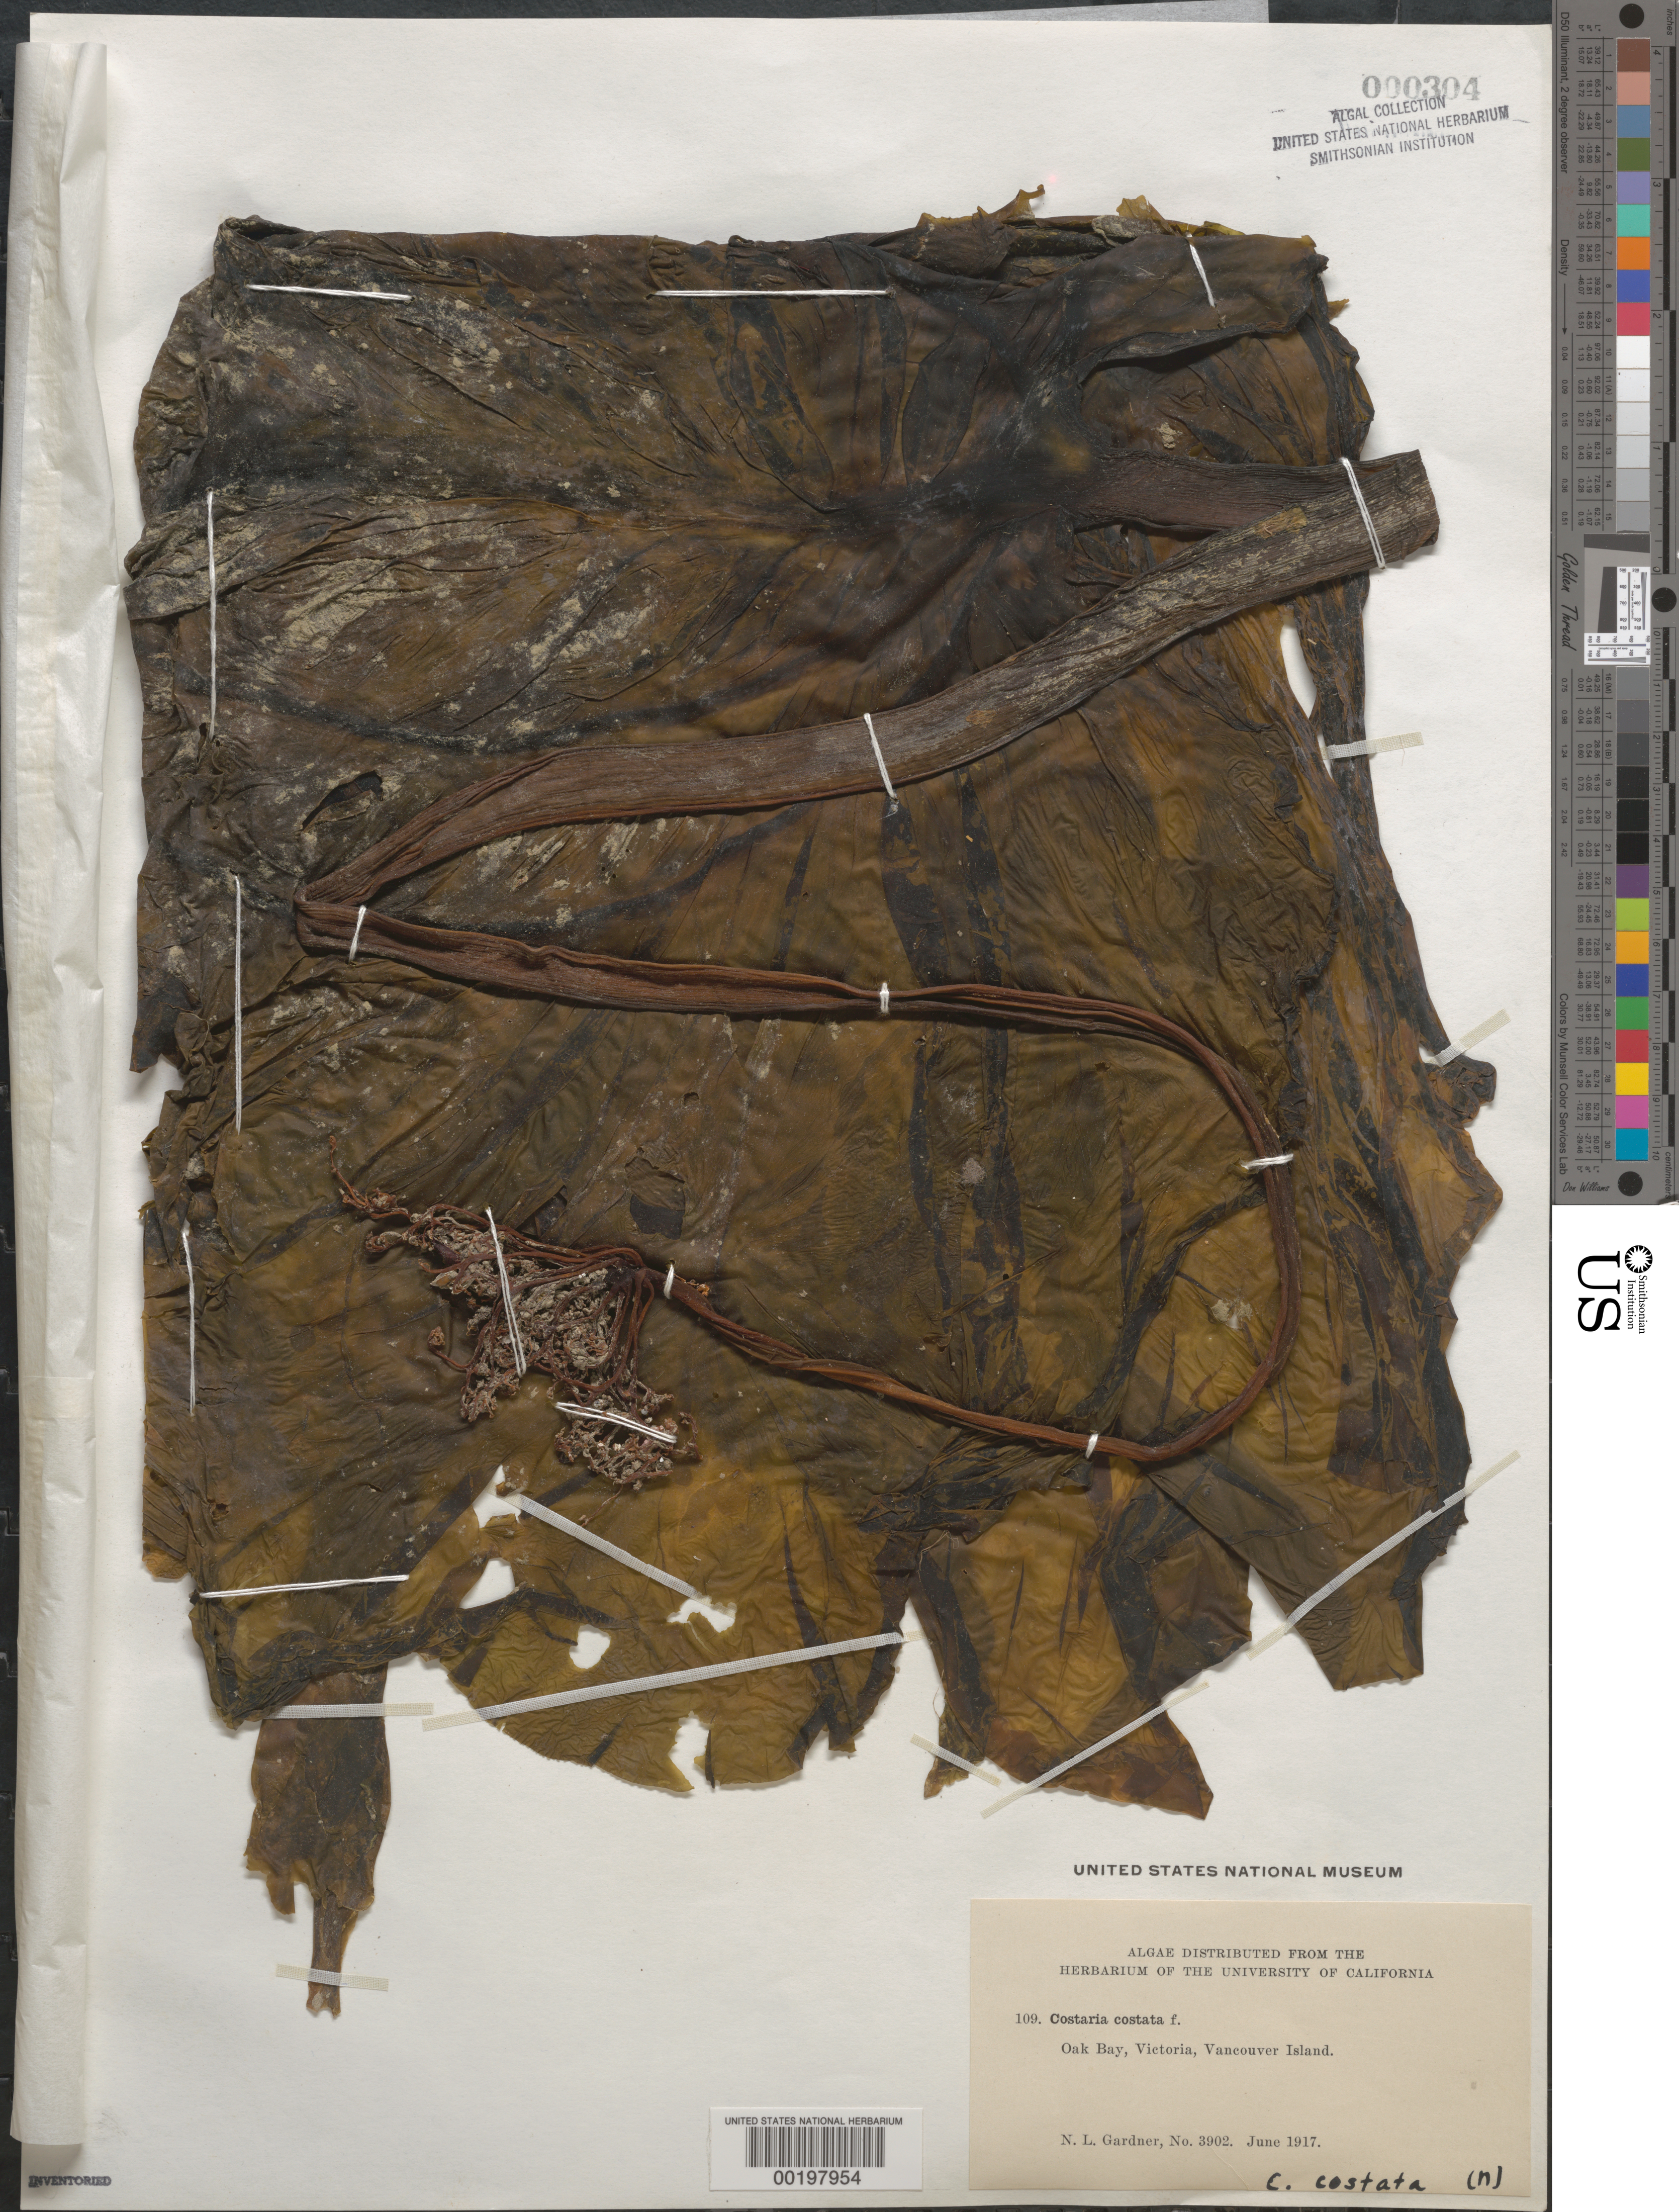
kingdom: Chromista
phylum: Ochrophyta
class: Phaeophyceae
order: Laminariales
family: Costariaceae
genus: Costaria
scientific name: Costaria costata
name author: (C. Agardh) D.A. Saunders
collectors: N. Gardner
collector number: NLG 3902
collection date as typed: Jun 1917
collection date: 1917-06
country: Canada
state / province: British Columbia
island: Vancouver Island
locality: Oak Bay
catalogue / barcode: US 304